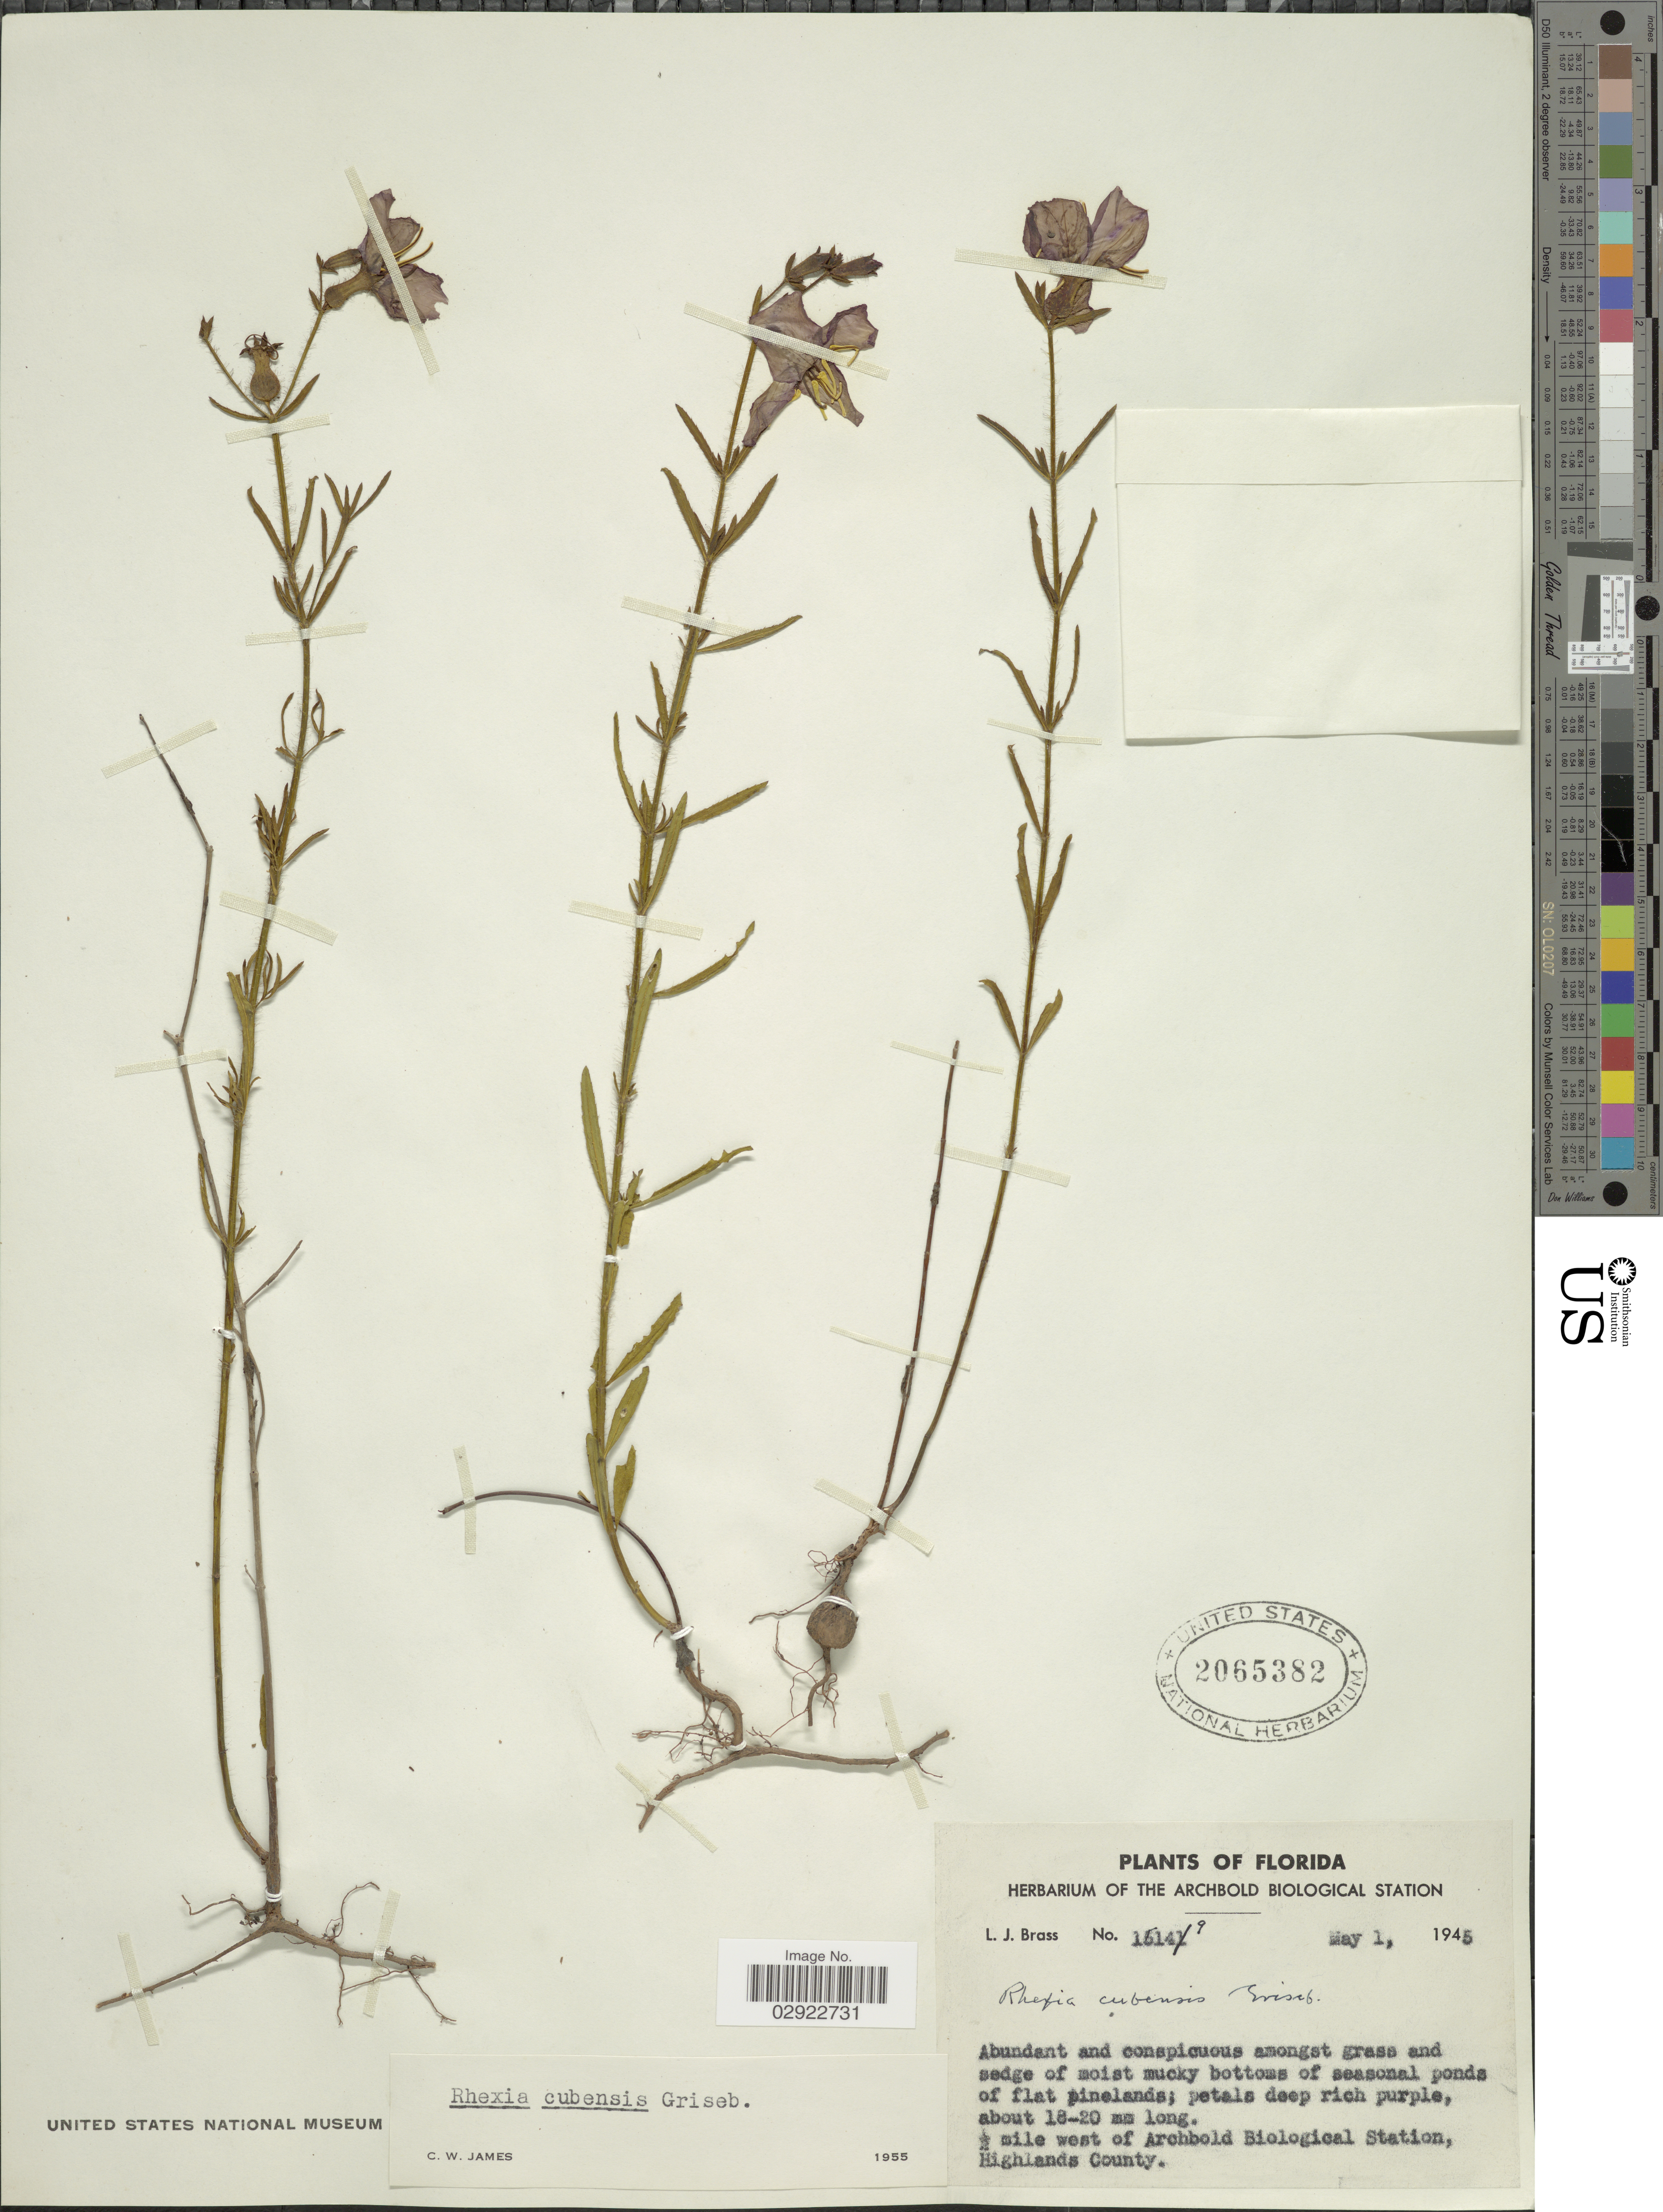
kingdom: Plantae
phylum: Tracheophyta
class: Magnoliopsida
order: Myrtales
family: Melastomataceae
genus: Rhexia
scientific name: Rhexia cubensis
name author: Griseb.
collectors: L. J. Brass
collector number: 1614*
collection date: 1945-05-01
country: United States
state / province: Florida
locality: ½ mile west of Archbold Biological Station, Highlands County.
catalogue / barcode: US 2065382